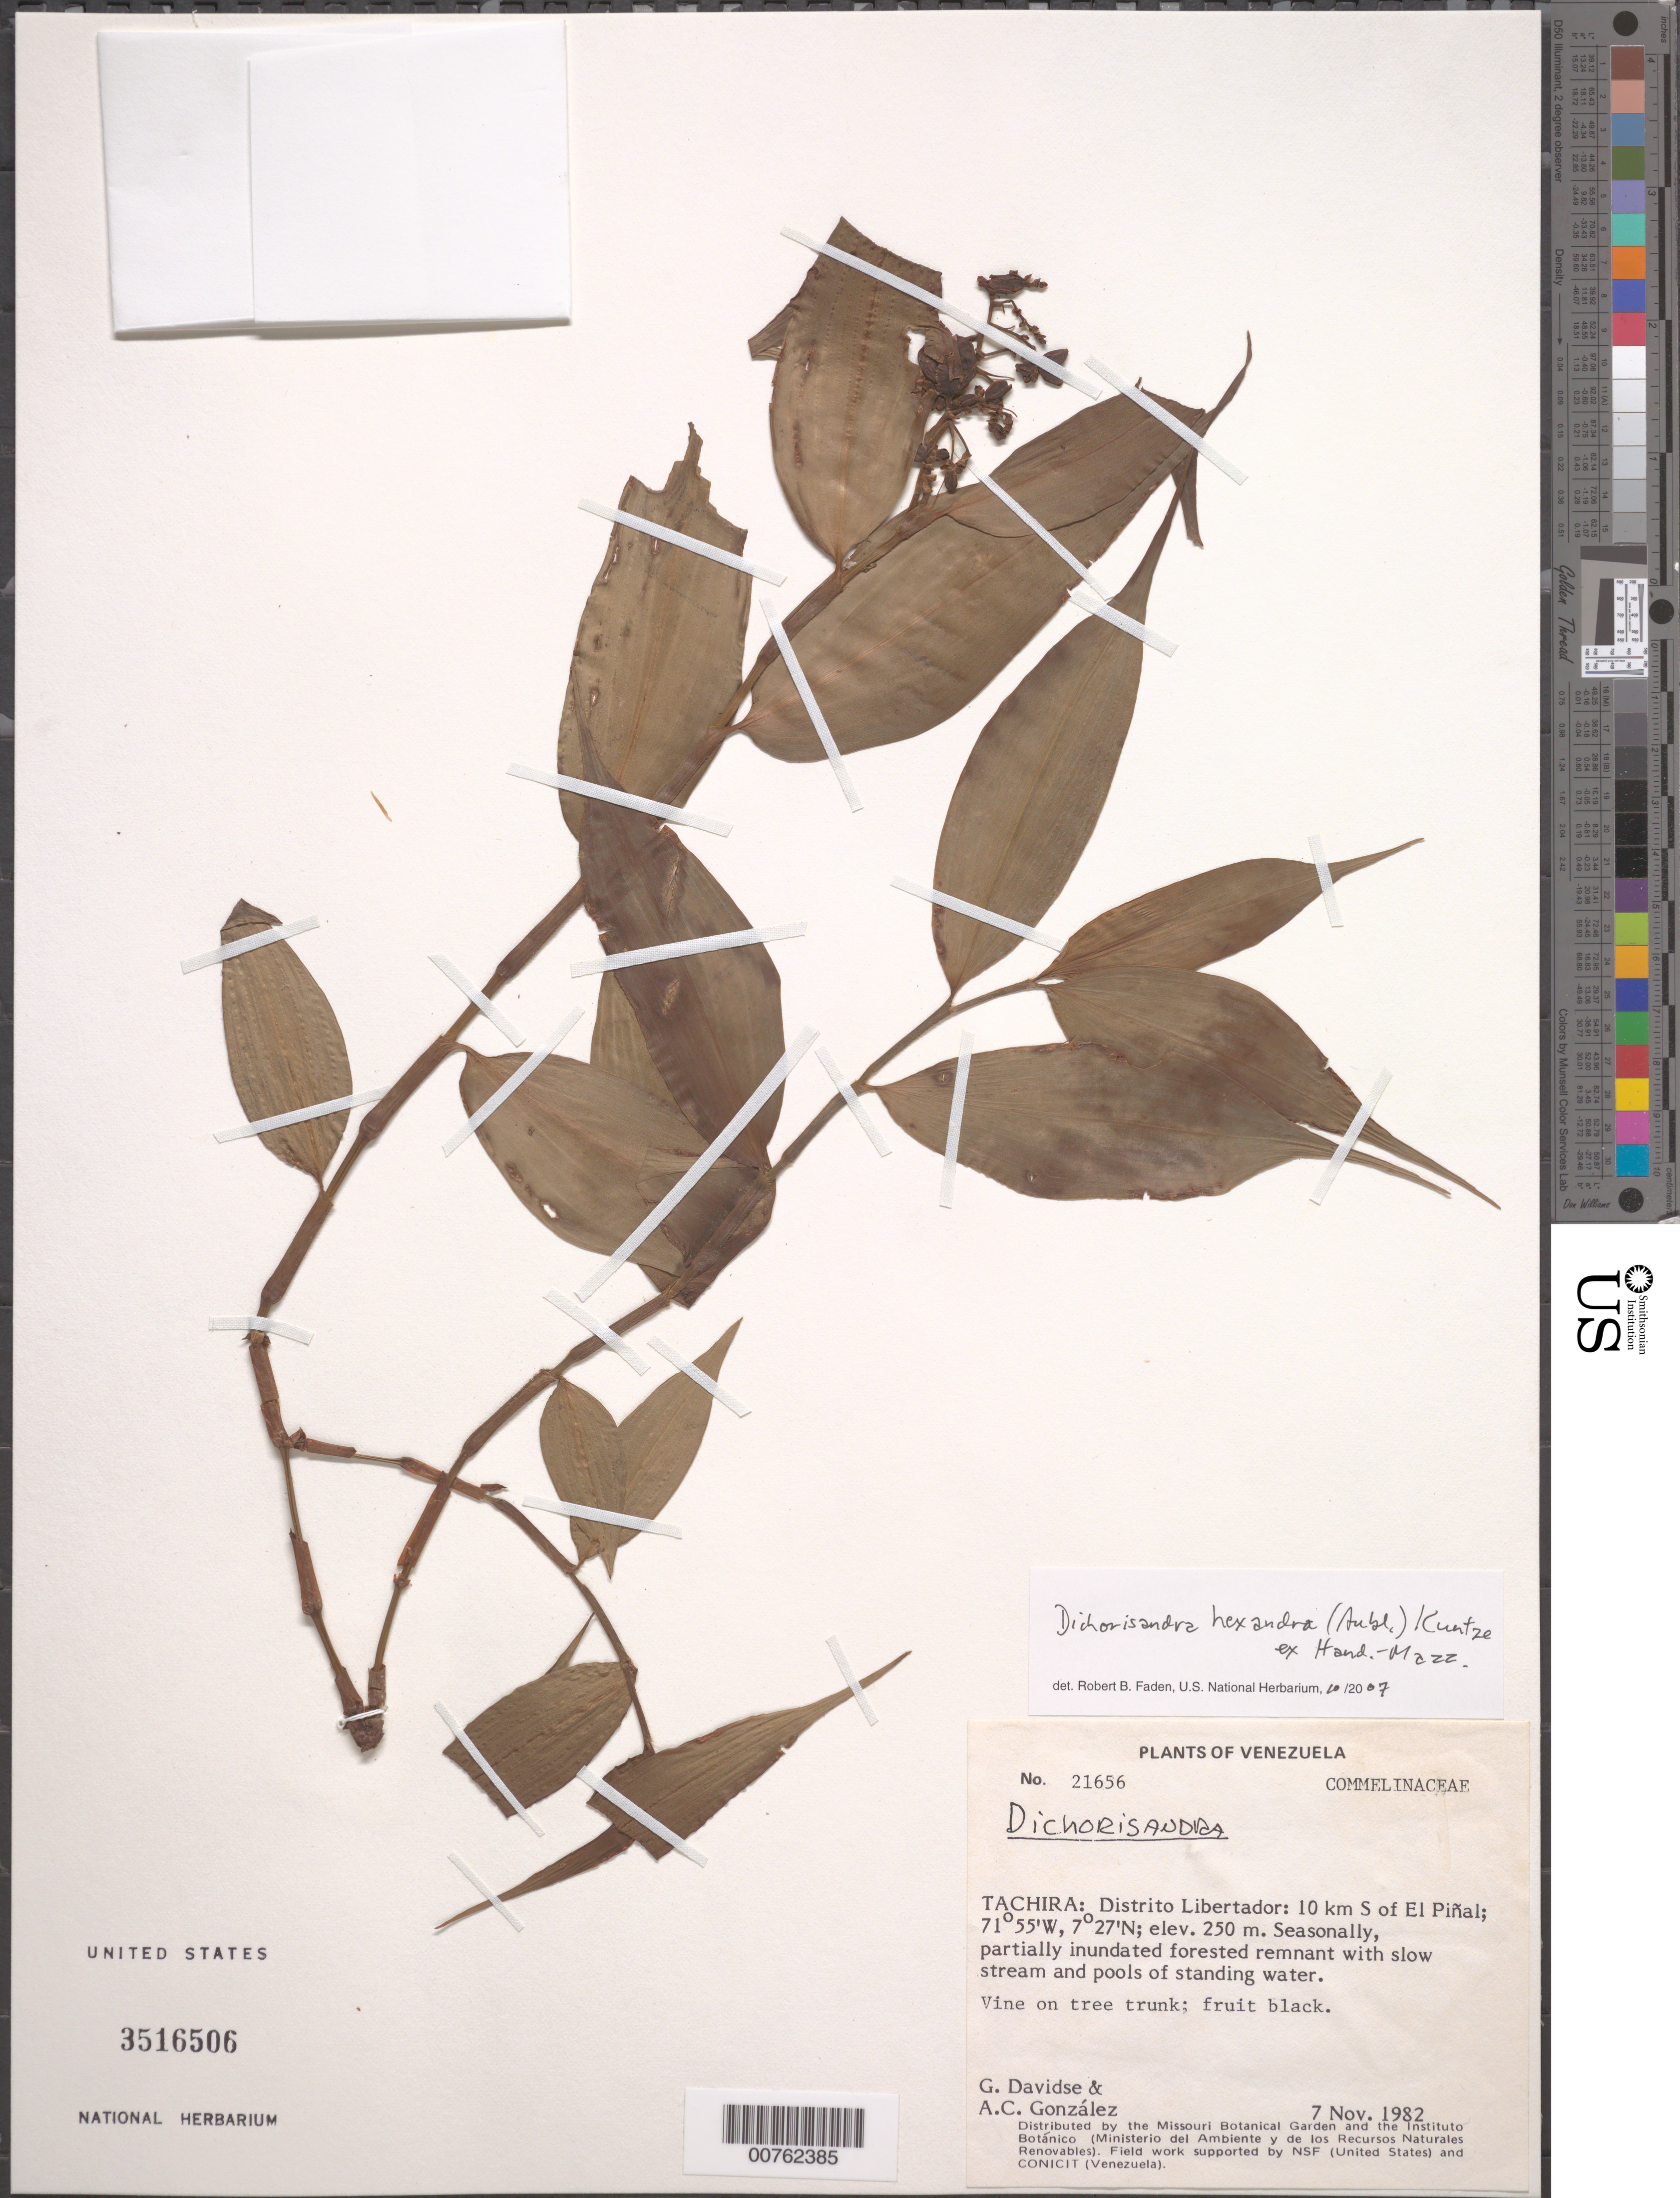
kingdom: Plantae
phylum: Tracheophyta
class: Liliopsida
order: Commelinales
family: Commelinaceae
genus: Dichorisandra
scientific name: Dichorisandra hexandra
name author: (Aubl.) Standl.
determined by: Faden, Robert B., (US), Smithsonian Institution - National Museum of Natural History (UNITED STATES)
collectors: G. Davidse & A. C. González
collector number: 21656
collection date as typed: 07 Nov 1982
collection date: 1982-11-07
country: Venezuela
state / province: Táchira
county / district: Libertador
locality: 10 km S of El Piñal;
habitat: Seasonally, partially inundated forested remnant with slow stream and pools of standing water.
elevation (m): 250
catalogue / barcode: US 3516506